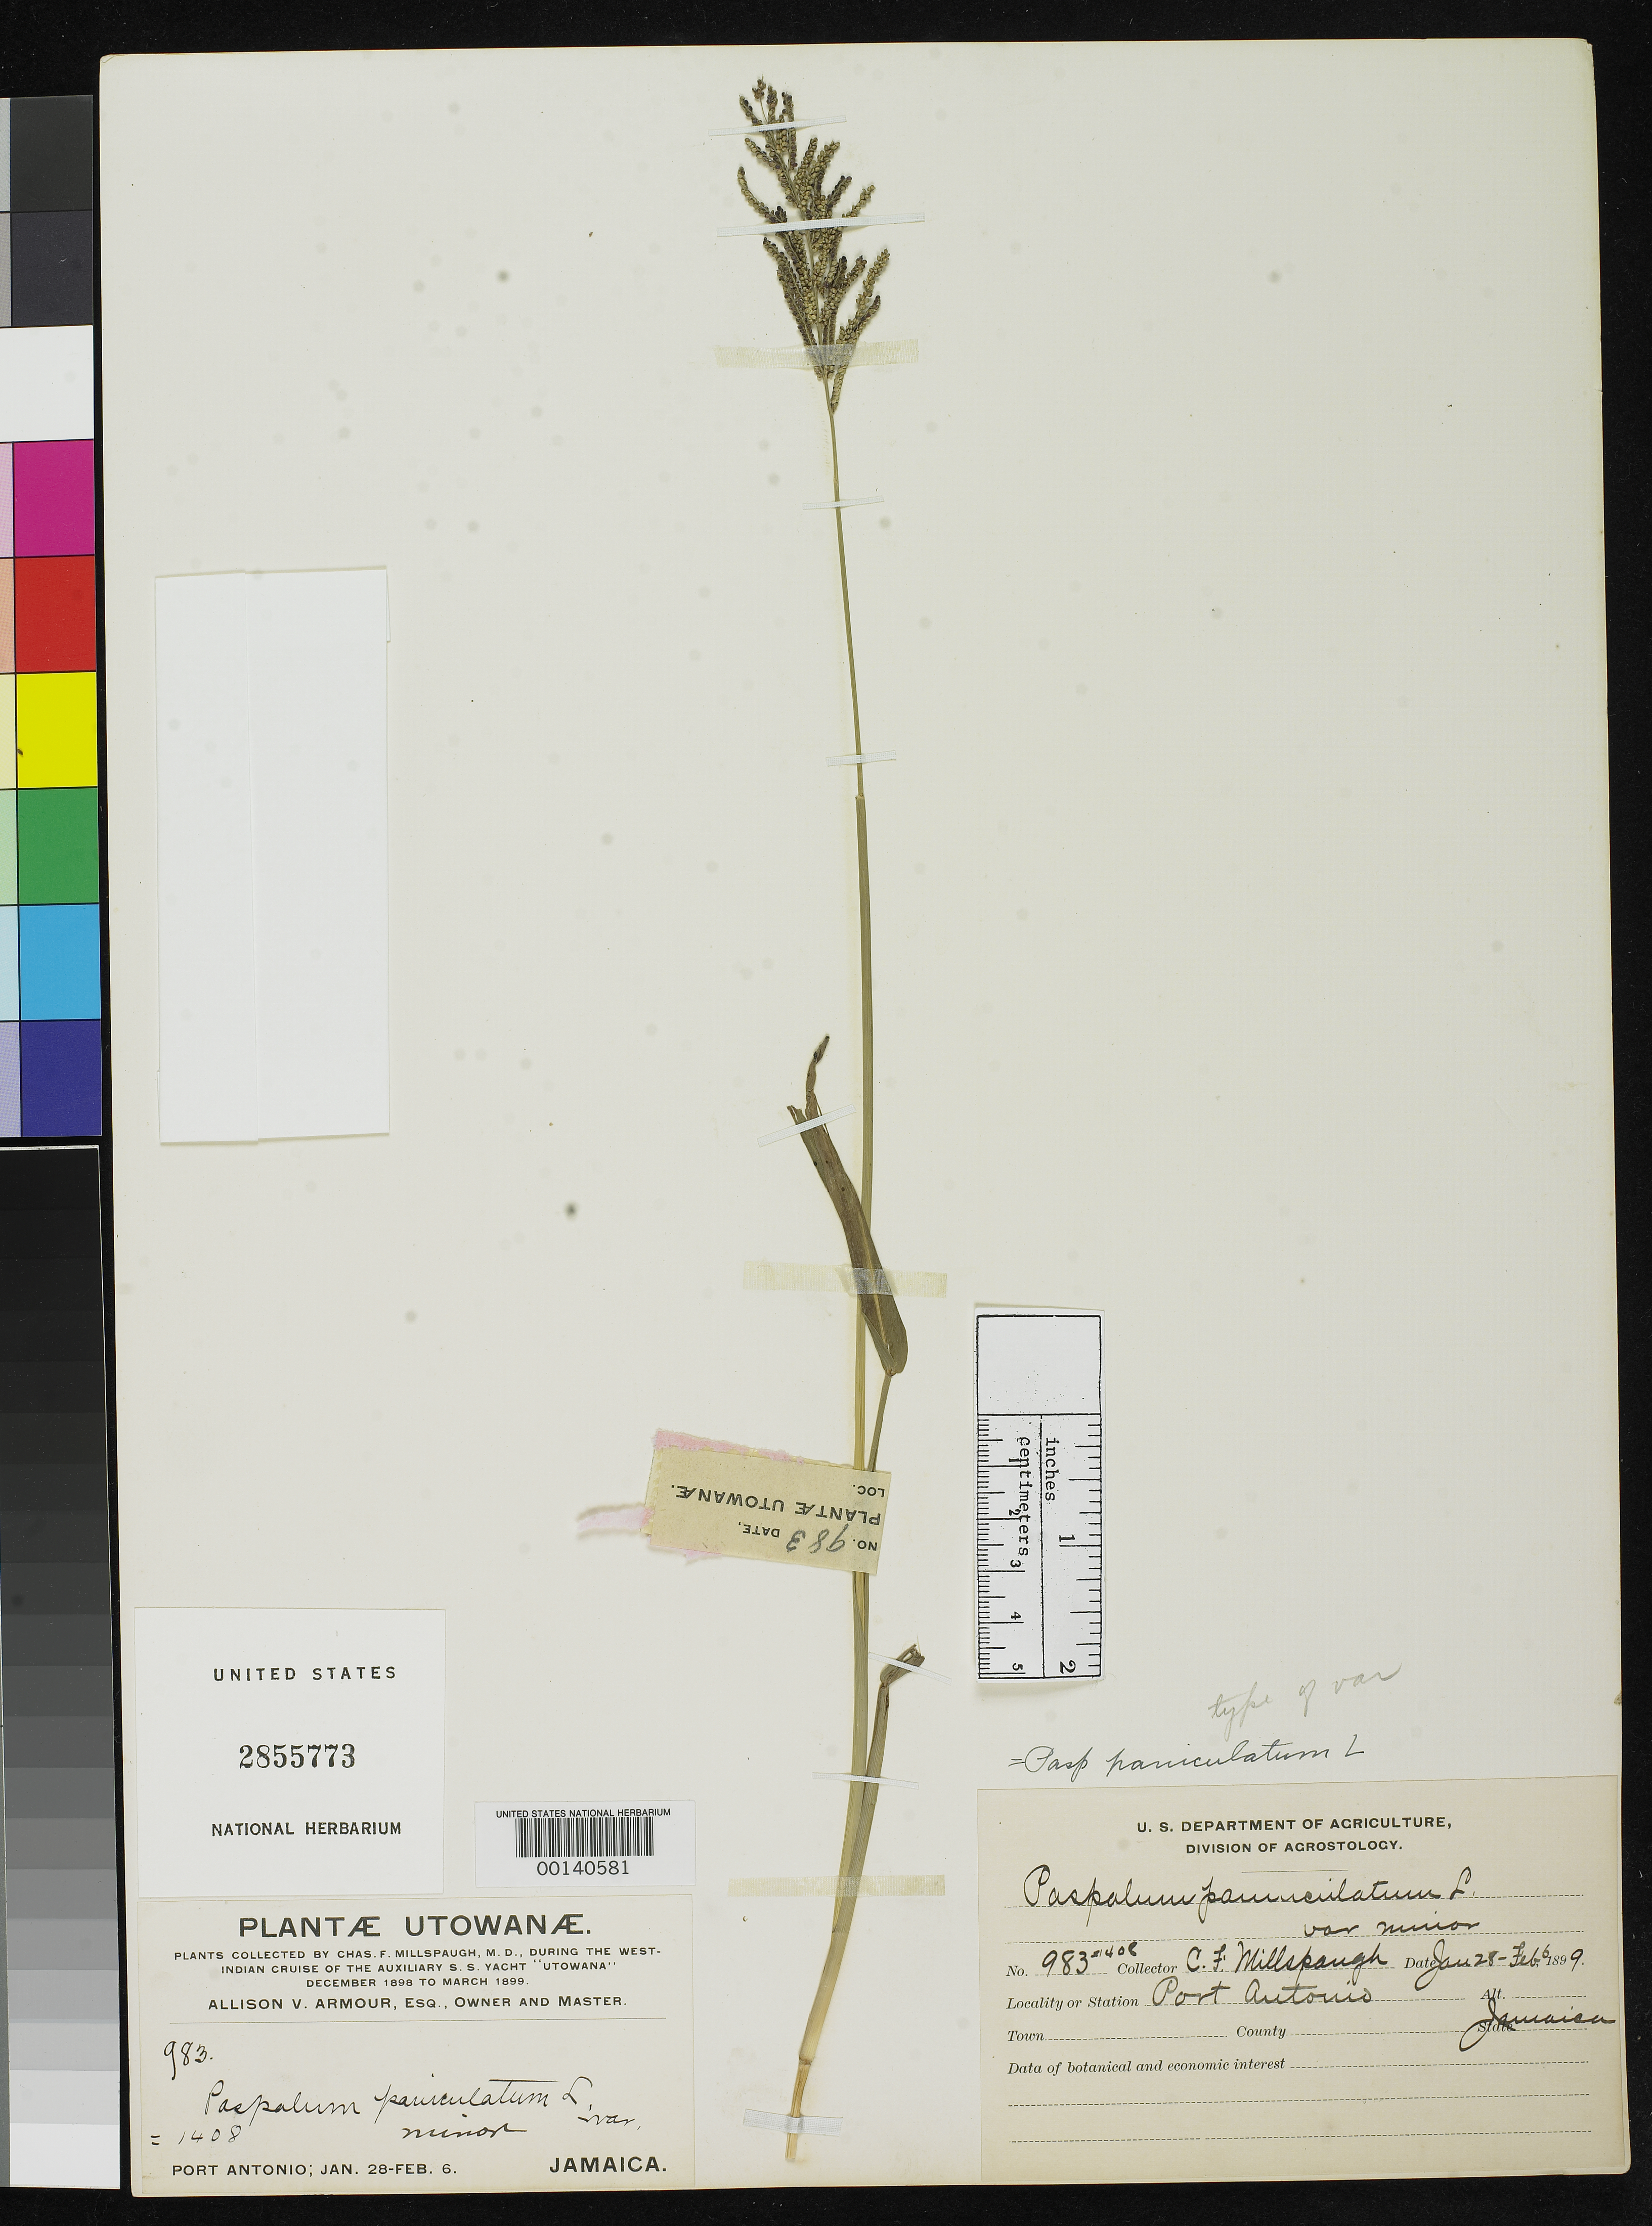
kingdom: Plantae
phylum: Tracheophyta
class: Liliopsida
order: Poales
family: Poaceae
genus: Paspalum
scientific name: Paspalum paniculatum var. minor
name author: Scribn. in Millsp.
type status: Syntype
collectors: C. F. Millspaugh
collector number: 983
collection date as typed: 29 Jan 1899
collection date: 1899-01-29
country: Jamaica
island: Greater Antilles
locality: Port Antonio.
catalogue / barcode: US 2855773